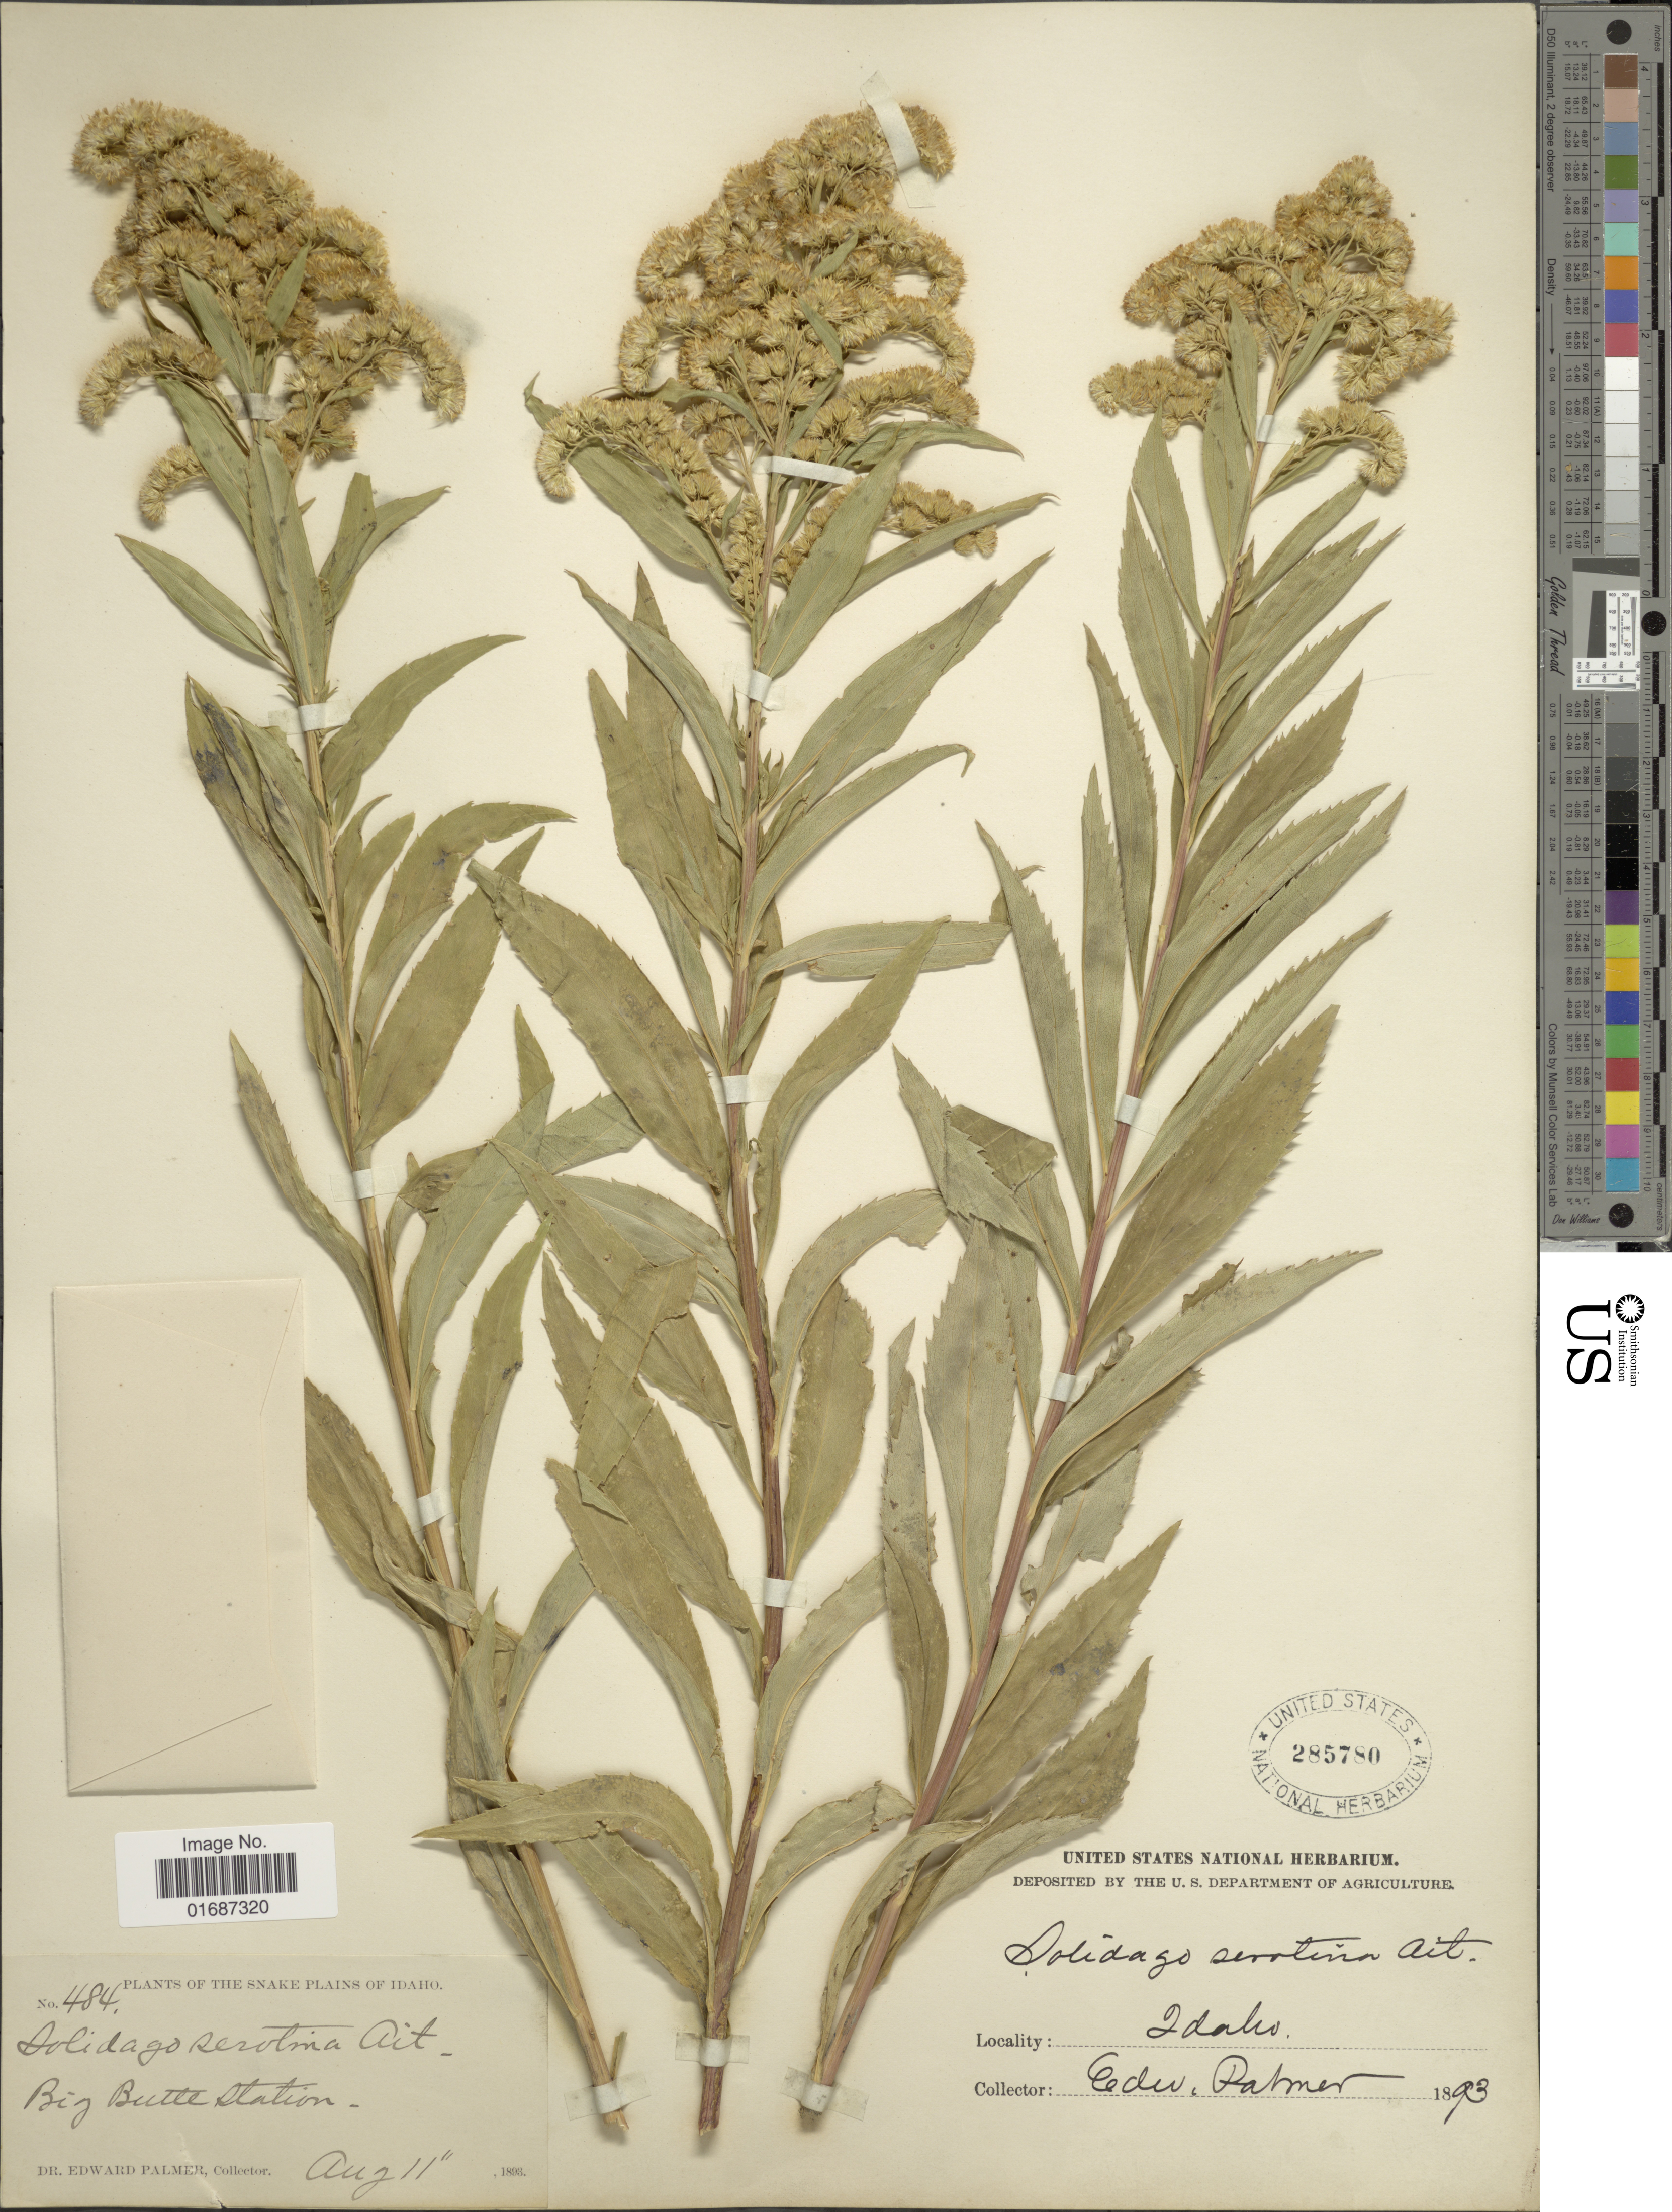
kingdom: Plantae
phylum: Tracheophyta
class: Magnoliopsida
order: Asterales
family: Asteraceae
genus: Solidago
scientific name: Solidago gigantea var. leiophylla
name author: Fernald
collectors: E. Palmer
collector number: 484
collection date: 1893-08-11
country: United States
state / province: Idaho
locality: Snake Plains, Big Butte Station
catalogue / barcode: US 285780